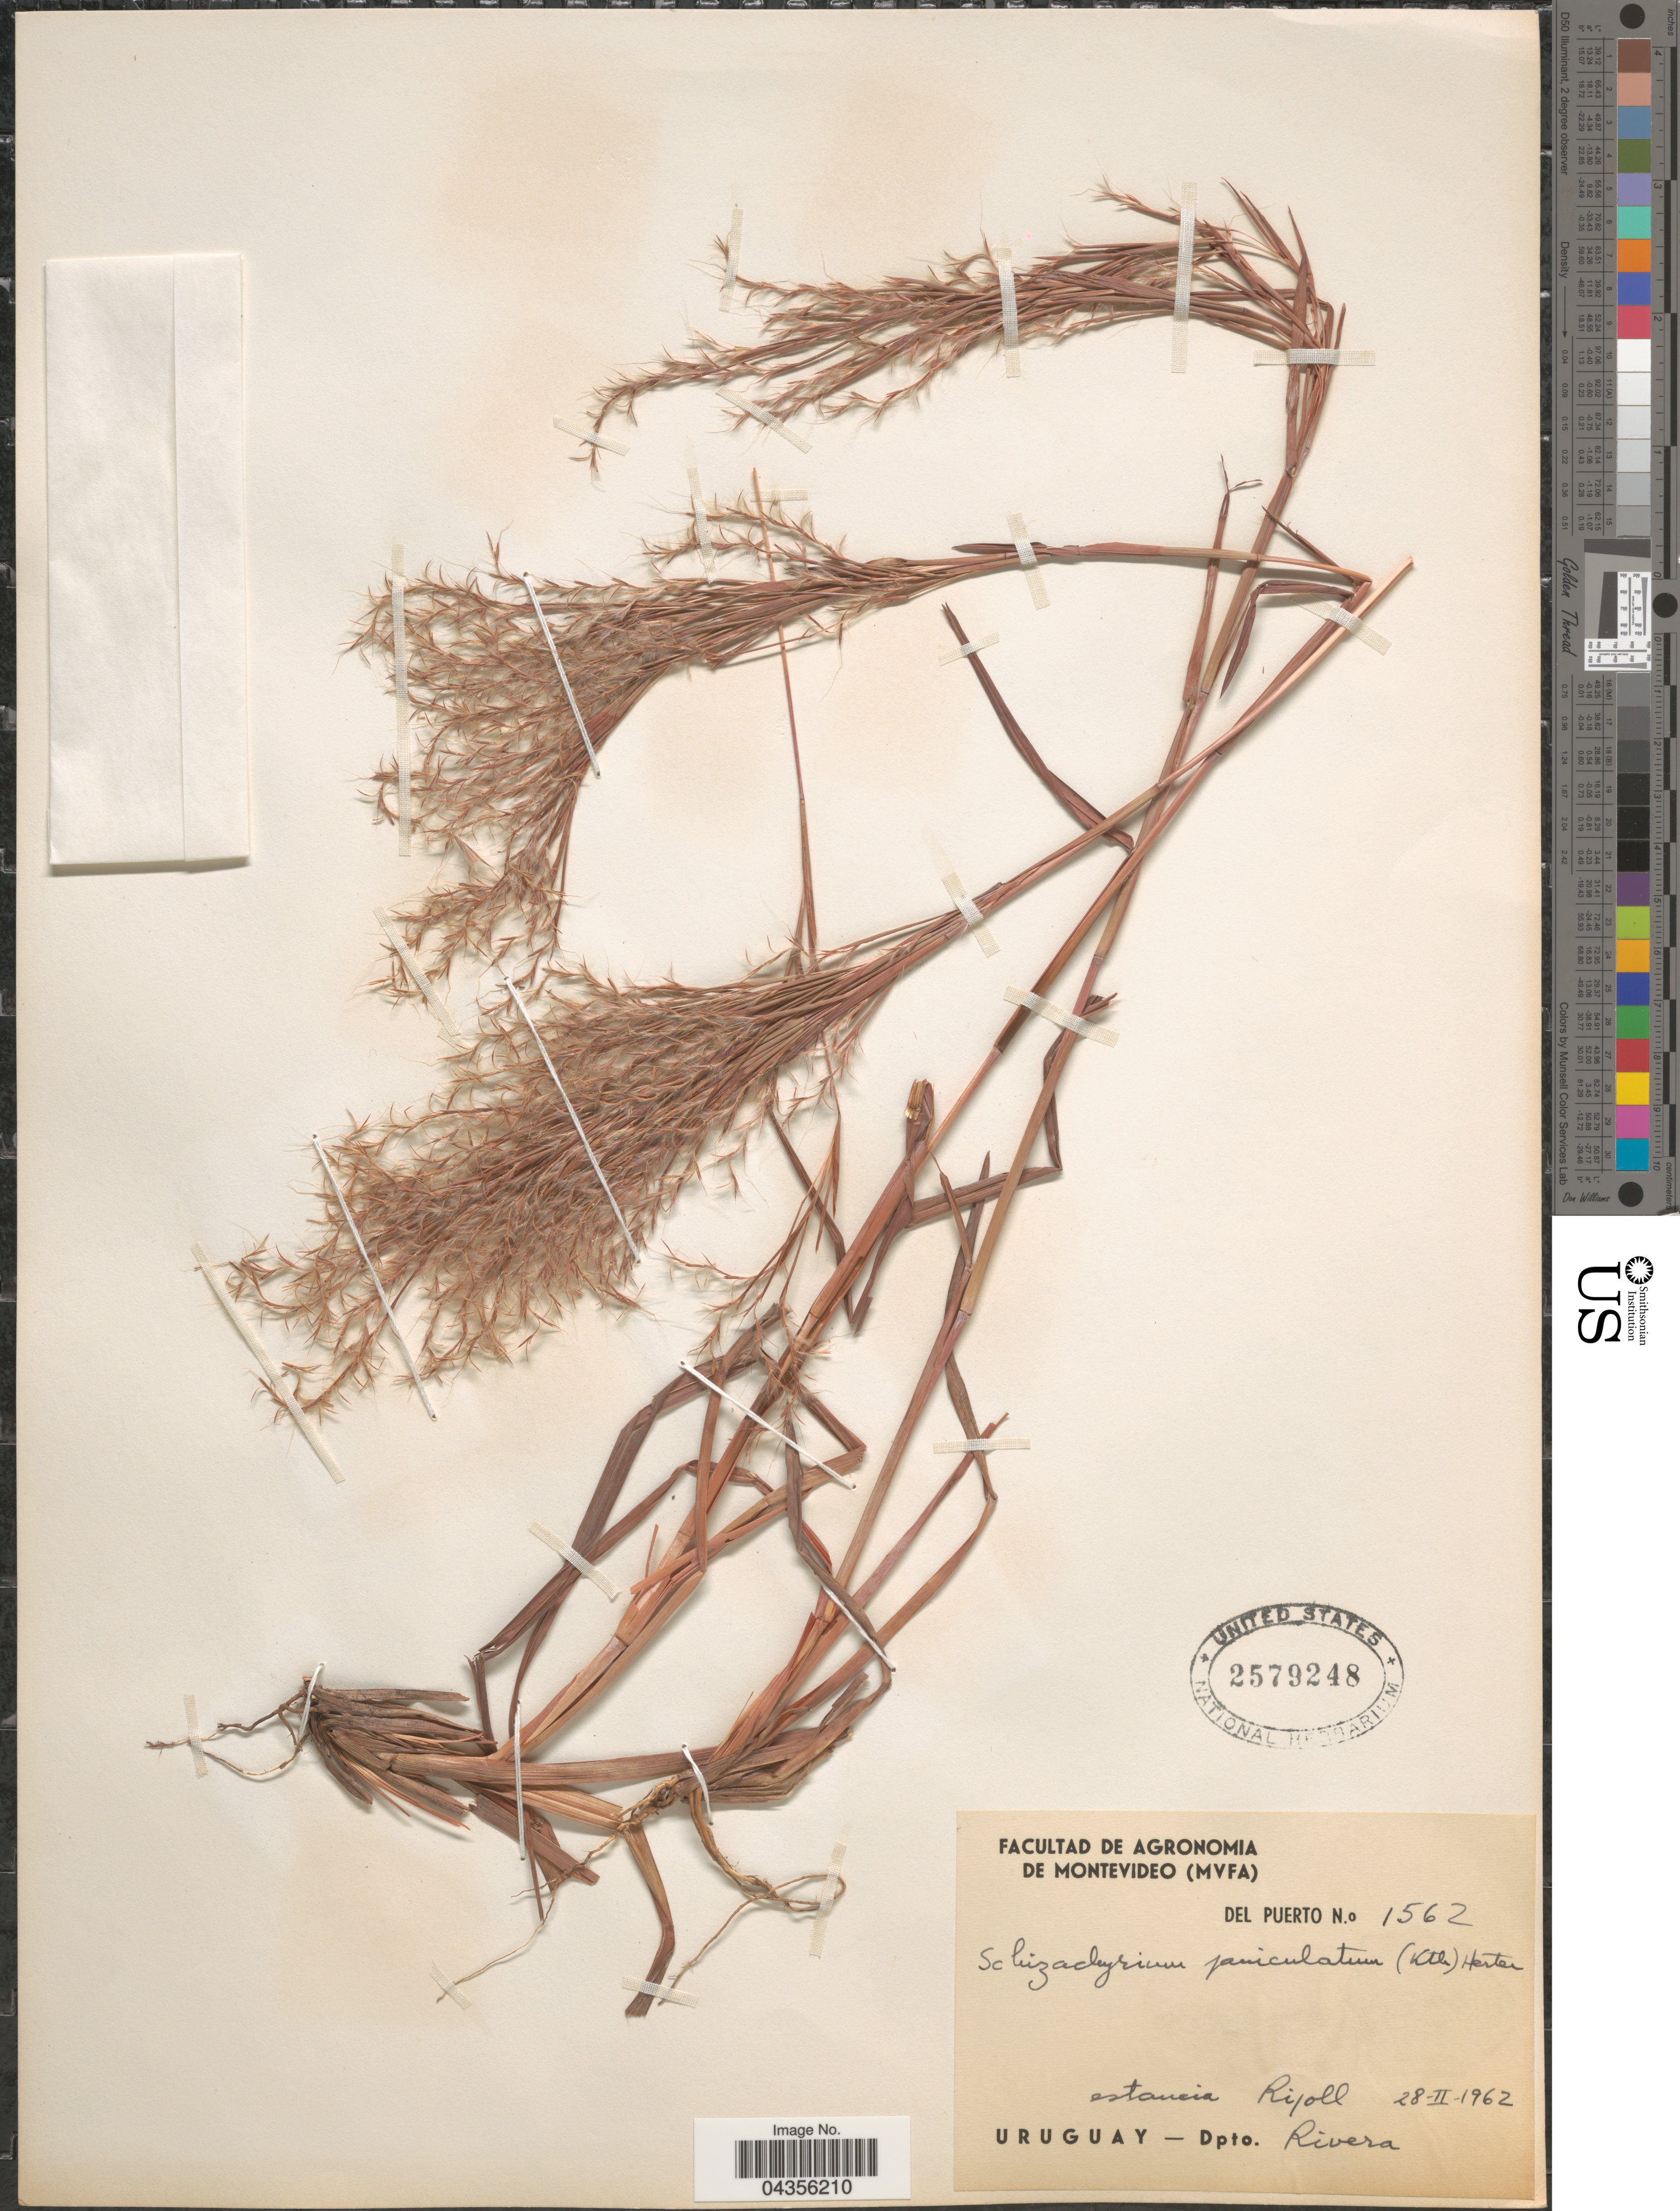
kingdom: Plantae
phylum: Tracheophyta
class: Liliopsida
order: Poales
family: Poaceae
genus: Schizachyrium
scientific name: Schizachyrium condensatum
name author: (Kunth) Nees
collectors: Del Puerto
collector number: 1562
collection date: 1962-02-28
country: Uruguay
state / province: Rivera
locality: Estancia Ripoll. Dpto. Rivera.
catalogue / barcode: US 2579248